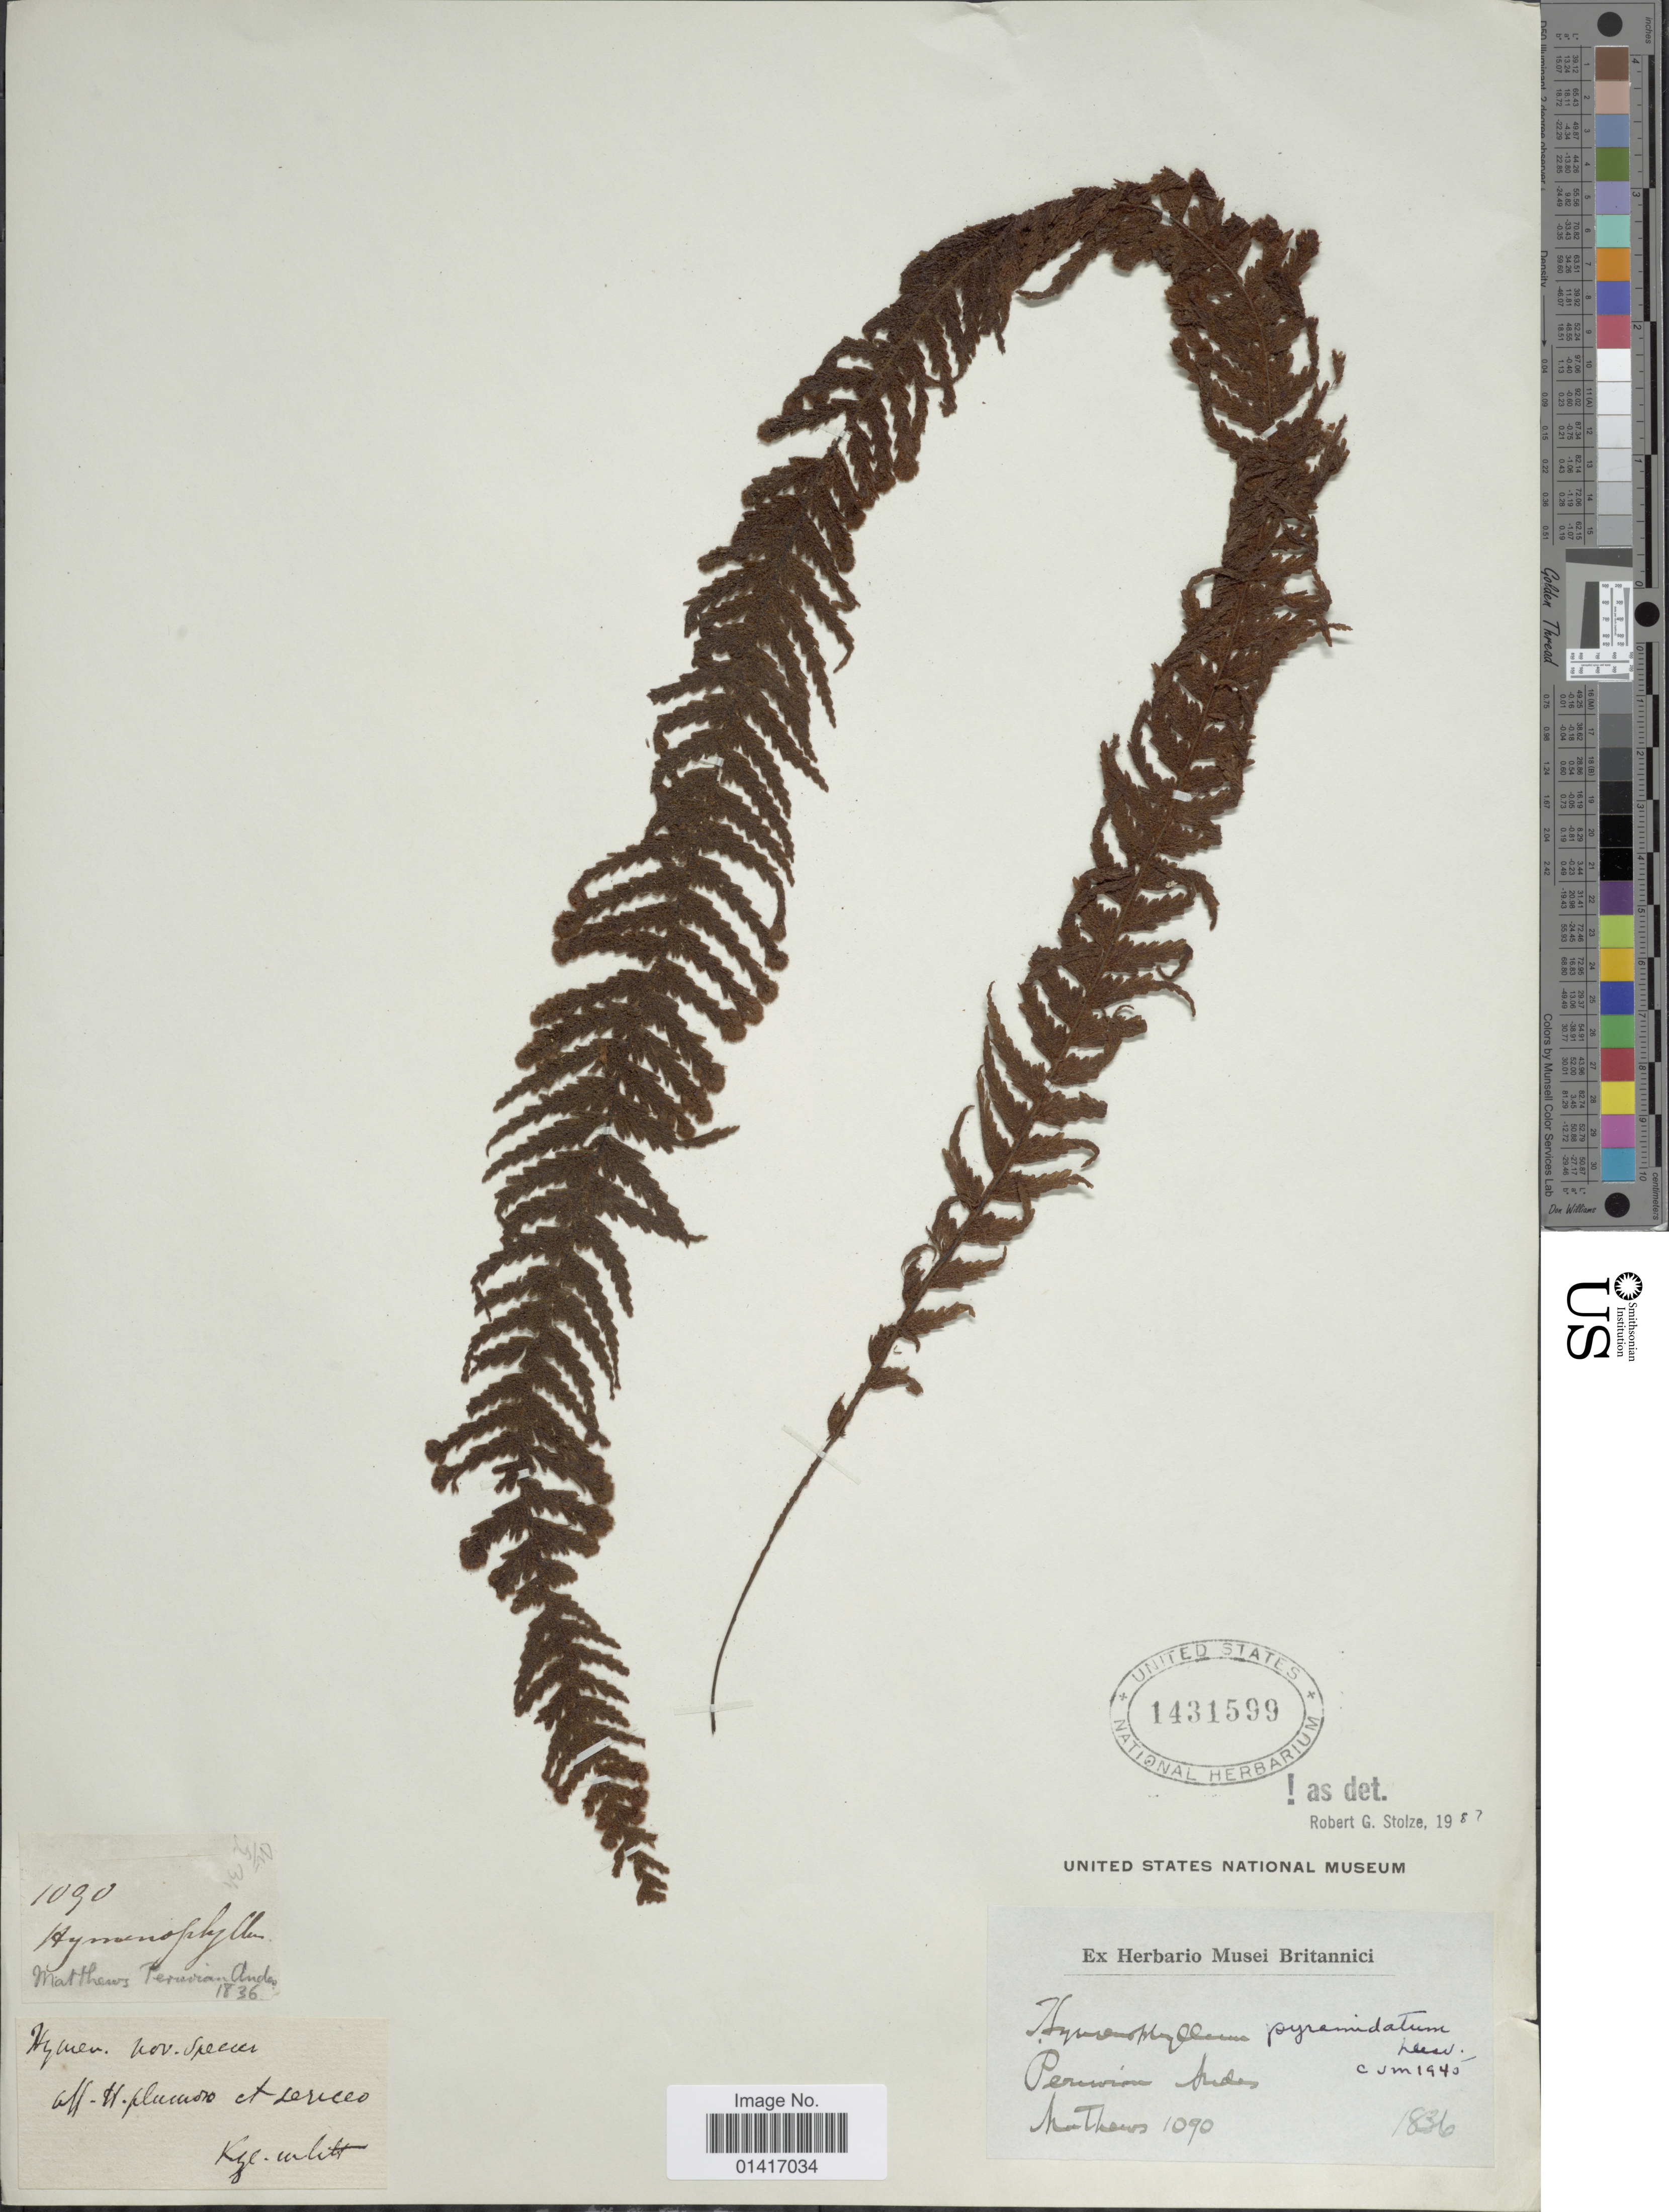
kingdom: Plantae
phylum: Tracheophyta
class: Polypodiopsida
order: Hymenophyllales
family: Hymenophyllaceae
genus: Hymenophyllum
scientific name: Hymenophyllum pyramidatum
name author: Desv.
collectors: -- Matthews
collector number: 1090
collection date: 1836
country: Peru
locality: Peruvian Andes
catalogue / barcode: US 1431599